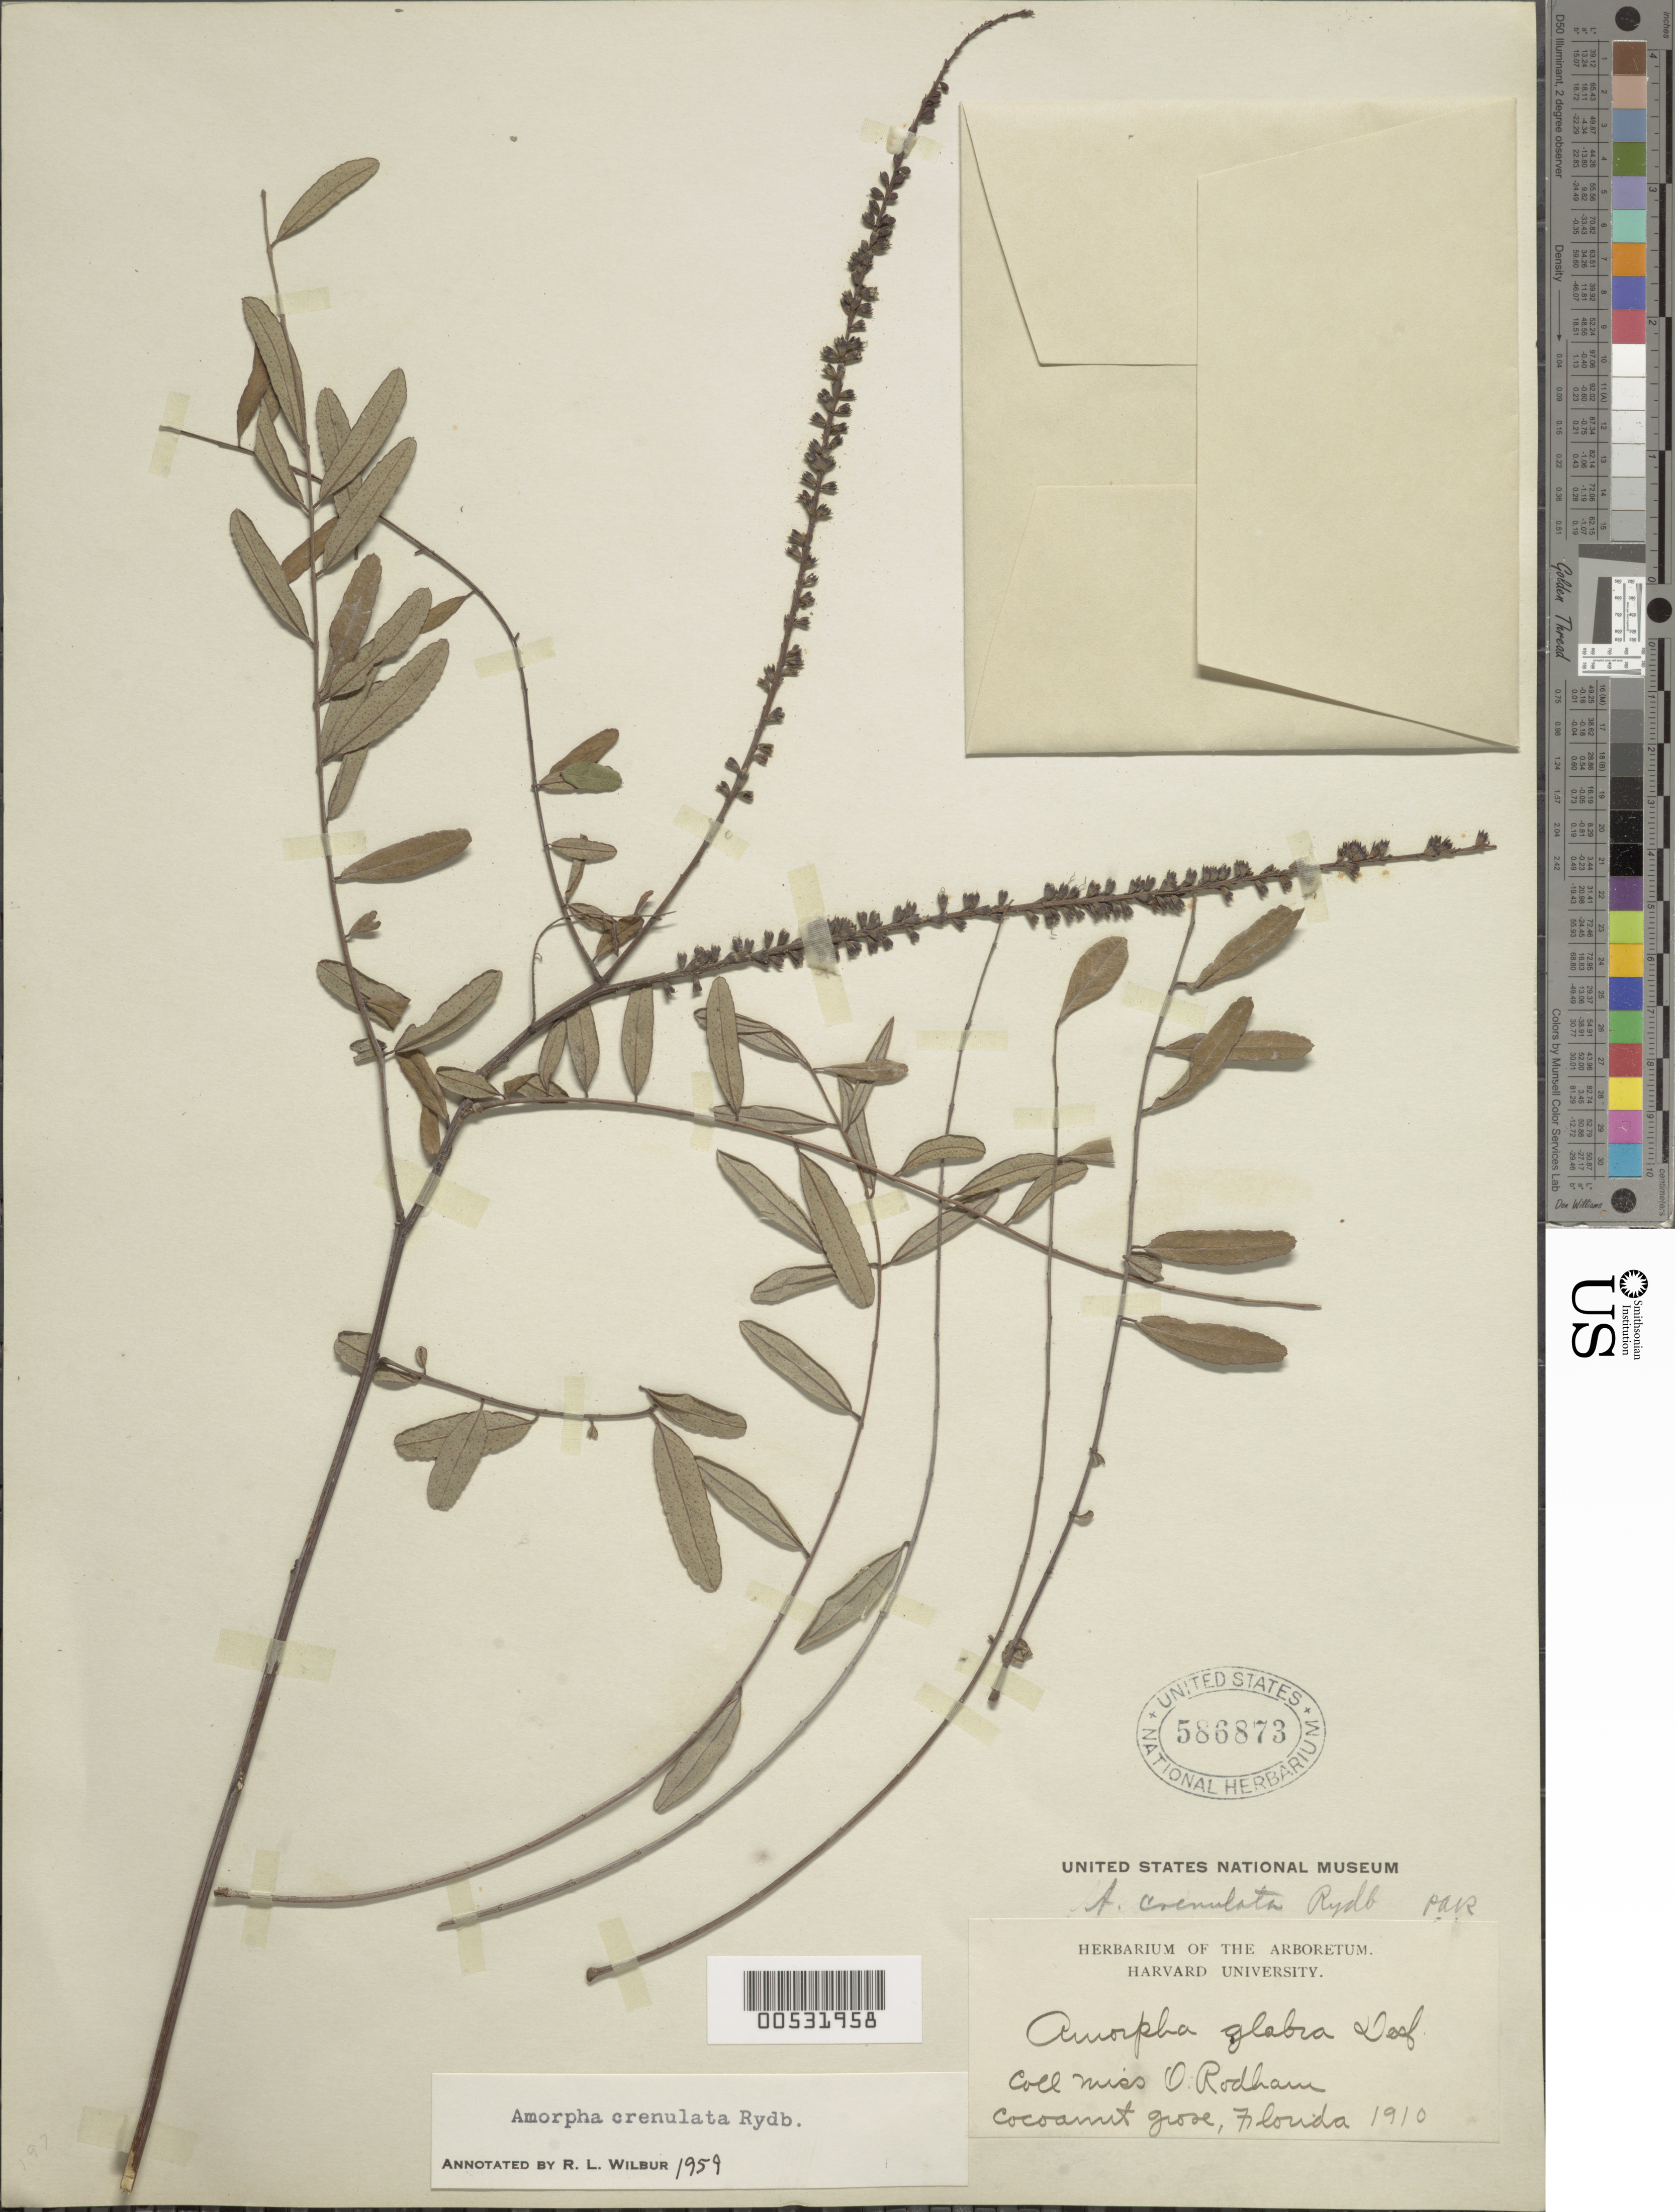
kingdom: Plantae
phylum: Tracheophyta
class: Magnoliopsida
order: Fabales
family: Fabaceae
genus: Amorpha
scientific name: Amorpha crenulata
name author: Rydb.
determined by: Wilbur, R. L.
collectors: O. Rodham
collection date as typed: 1910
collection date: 1910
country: United States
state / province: Florida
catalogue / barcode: US 586873